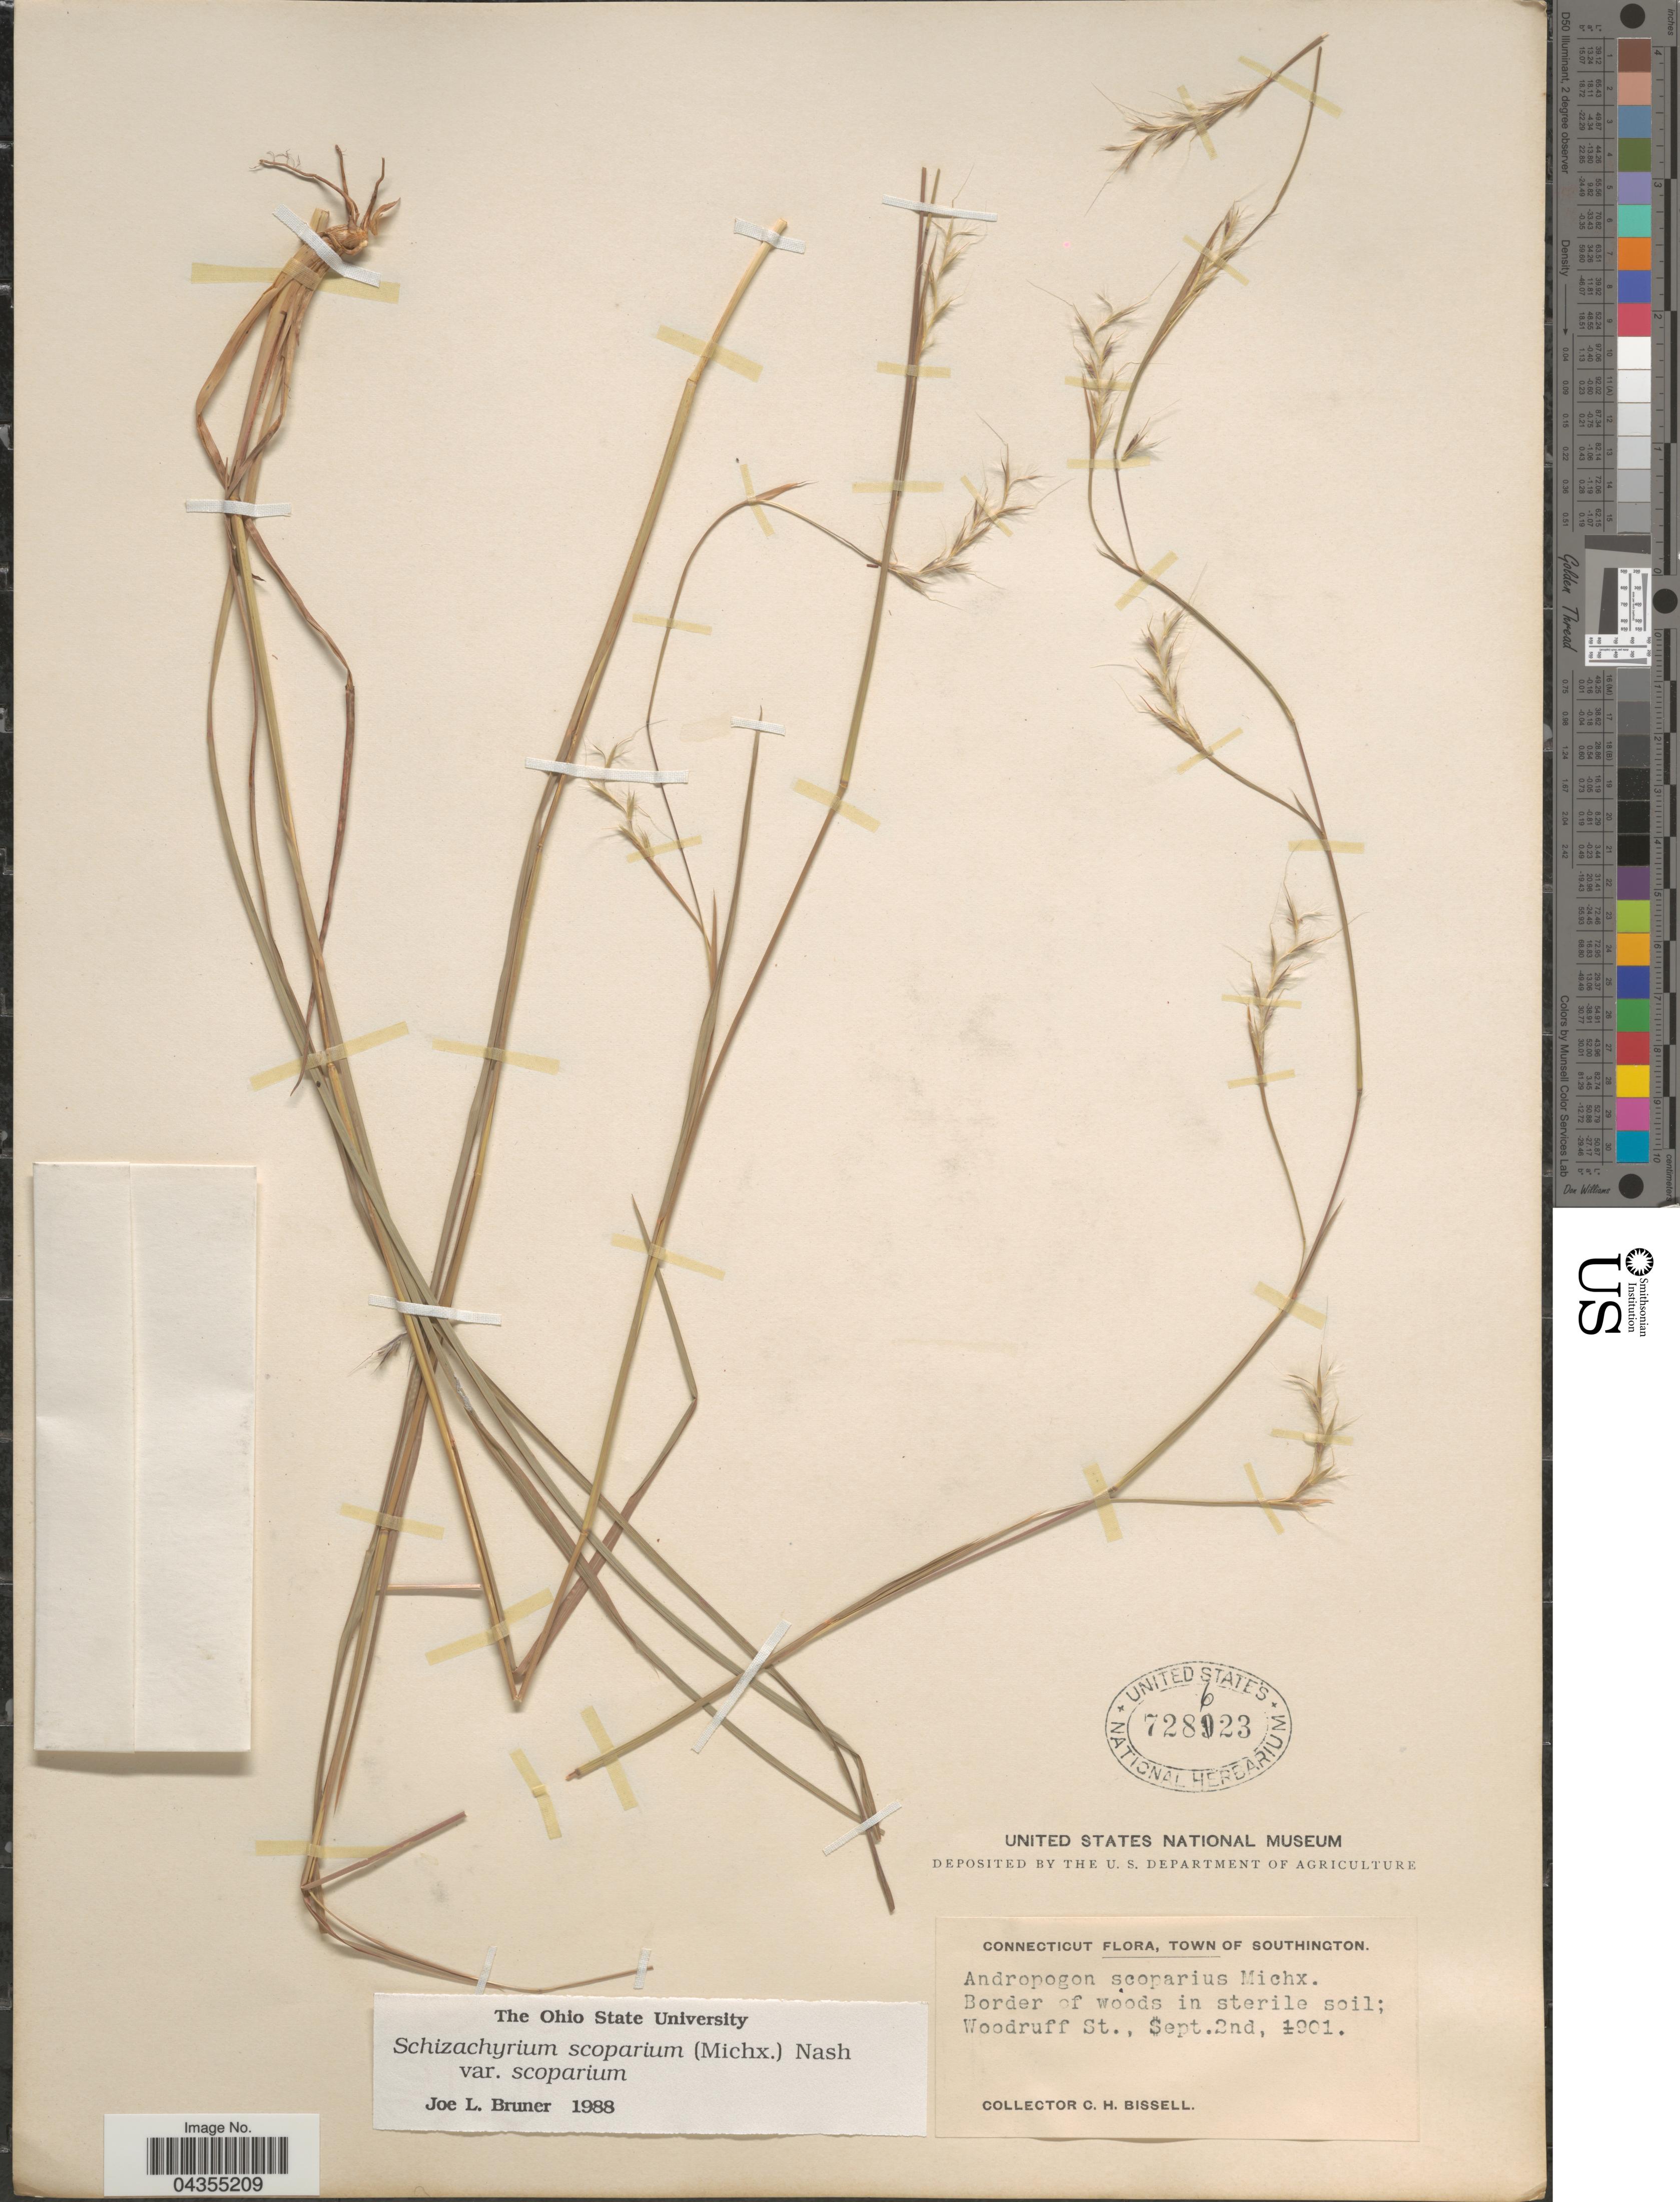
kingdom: Plantae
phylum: Tracheophyta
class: Liliopsida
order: Poales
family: Poaceae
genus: Schizachyrium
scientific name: Schizachyrium scoparium var. scoparium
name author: (Michx.) Nash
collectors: C. Bissell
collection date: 1901-09-02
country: United States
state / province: Connecticut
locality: Town of Southington. Border of woods in sterile soil; Woodruff St.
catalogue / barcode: US 728623